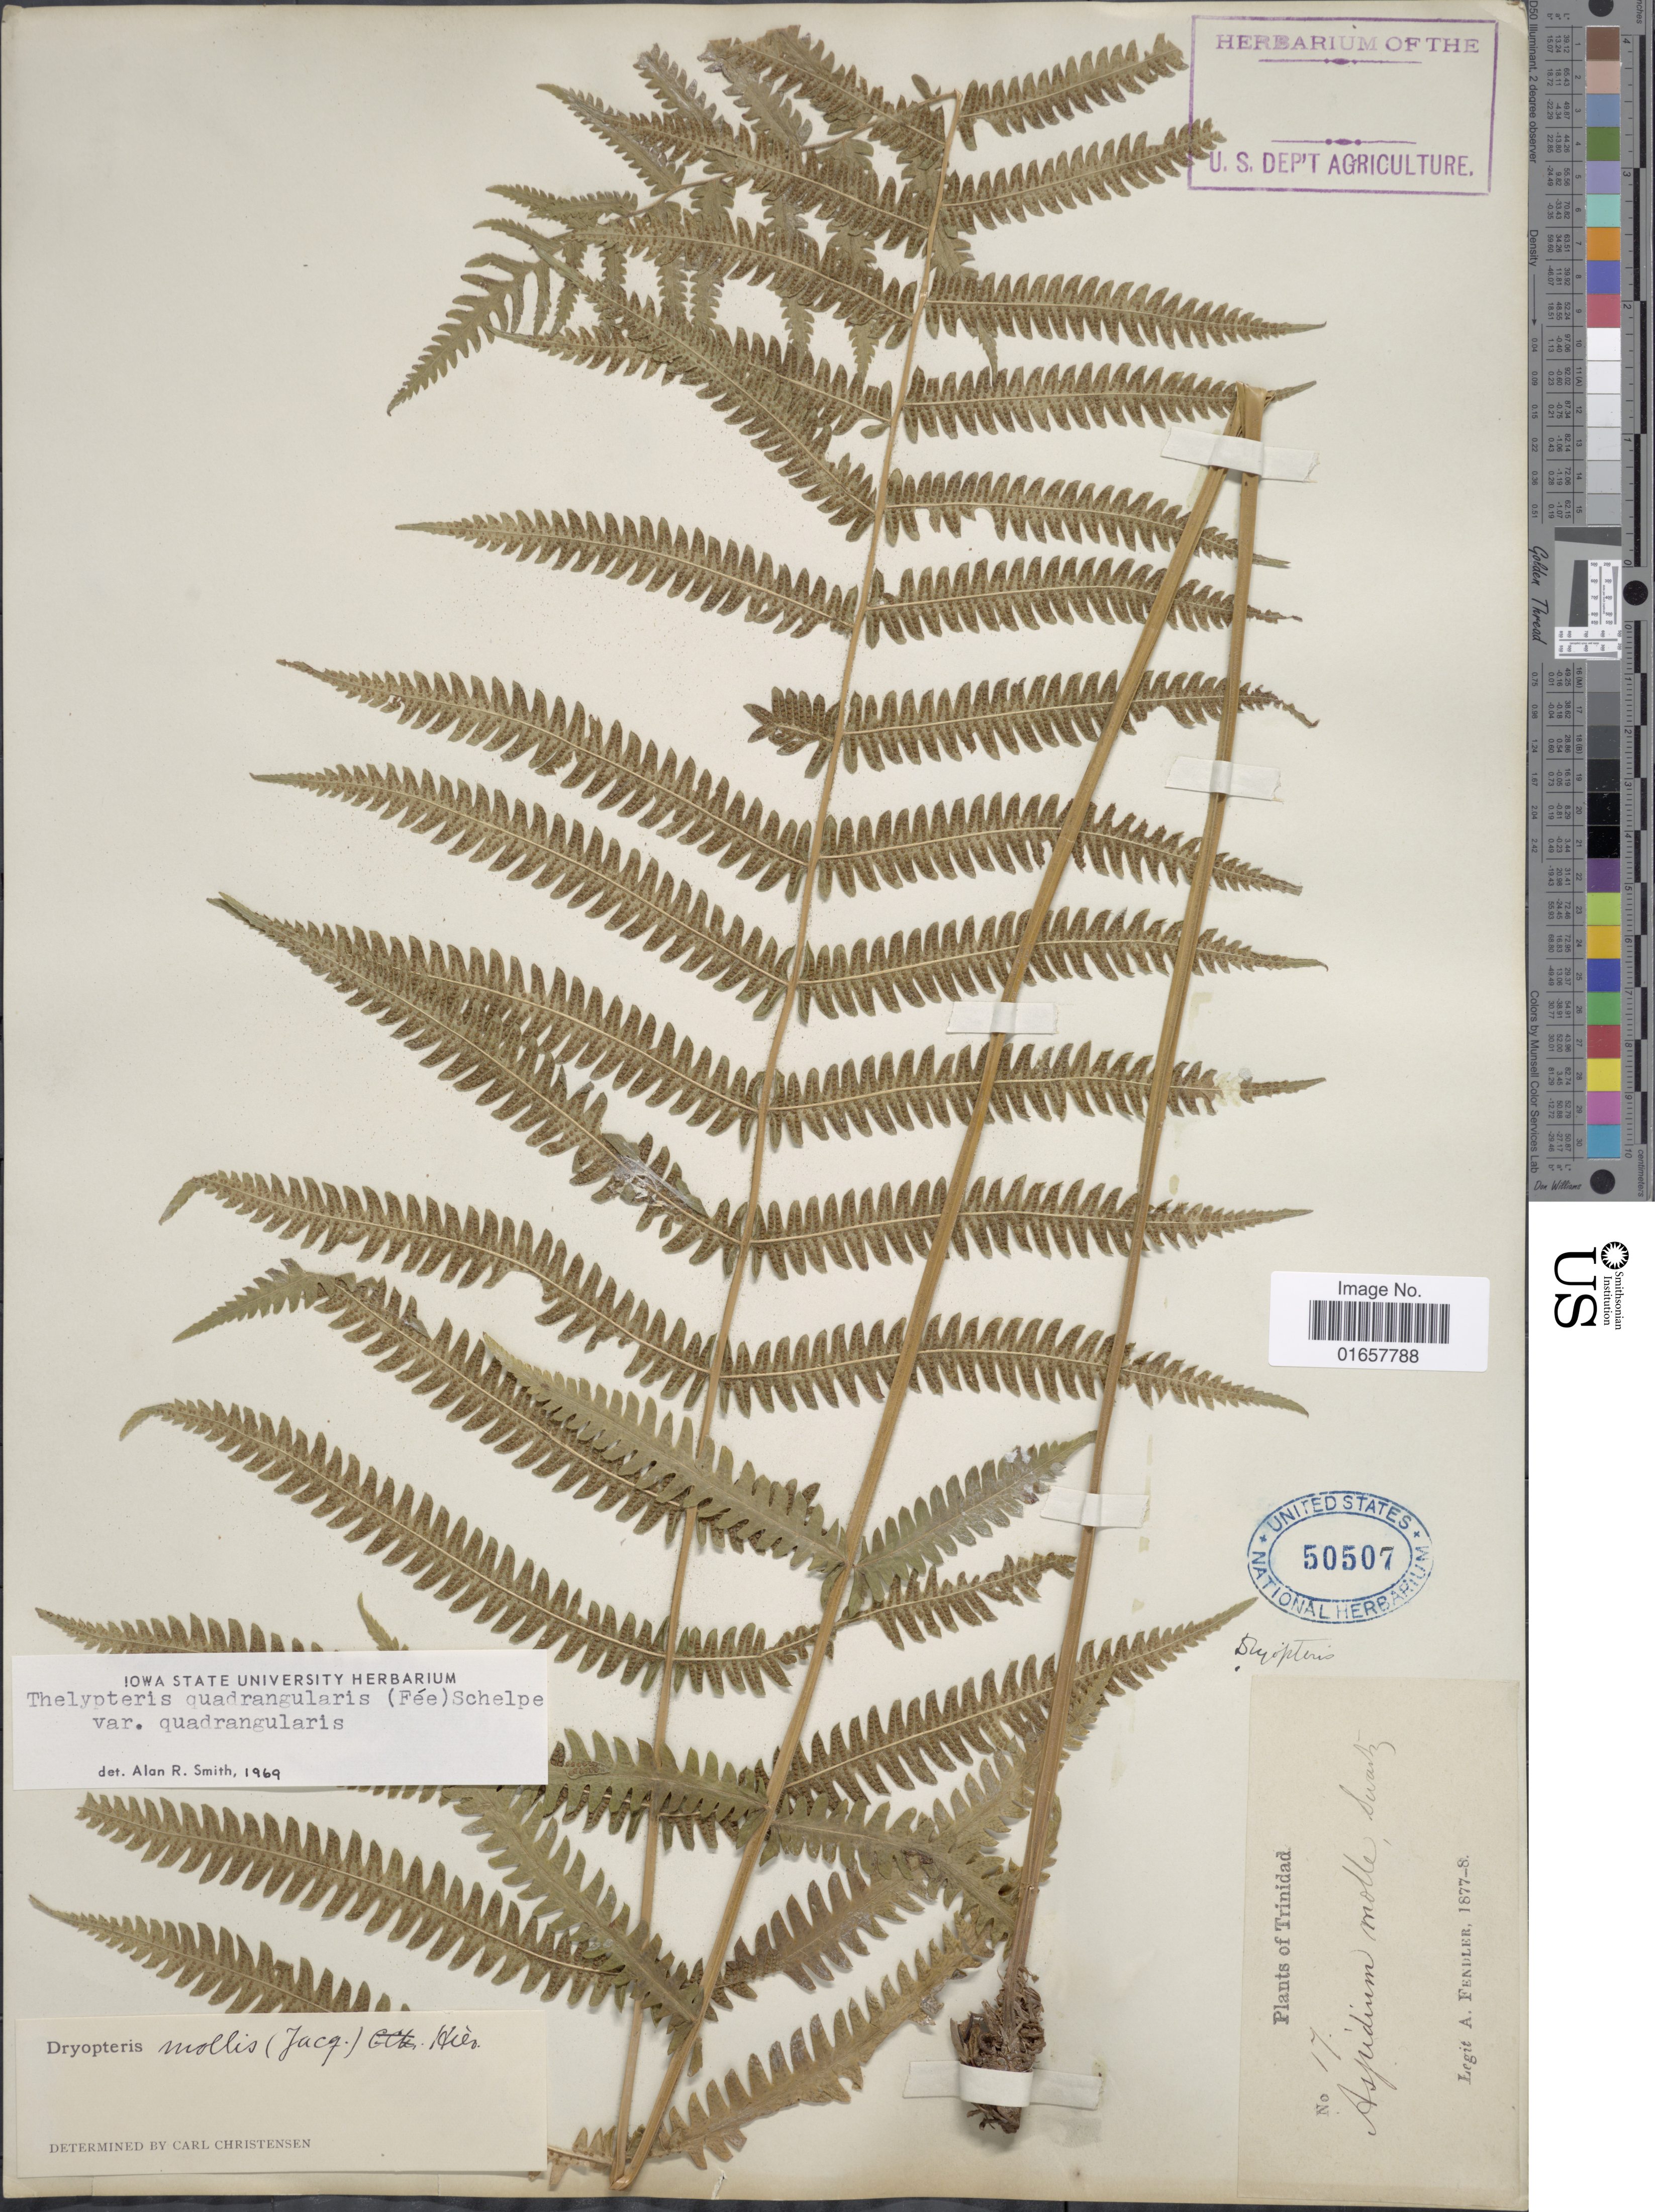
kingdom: Plantae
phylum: Tracheophyta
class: Polypodiopsida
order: Polypodiales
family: Thelypteridaceae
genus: Christella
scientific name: Christella hispidula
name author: (Decne.) Holttum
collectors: A. Fendler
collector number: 17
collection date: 1877/1878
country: Trinidad and Tobago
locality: Trinidad.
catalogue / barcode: US 50507